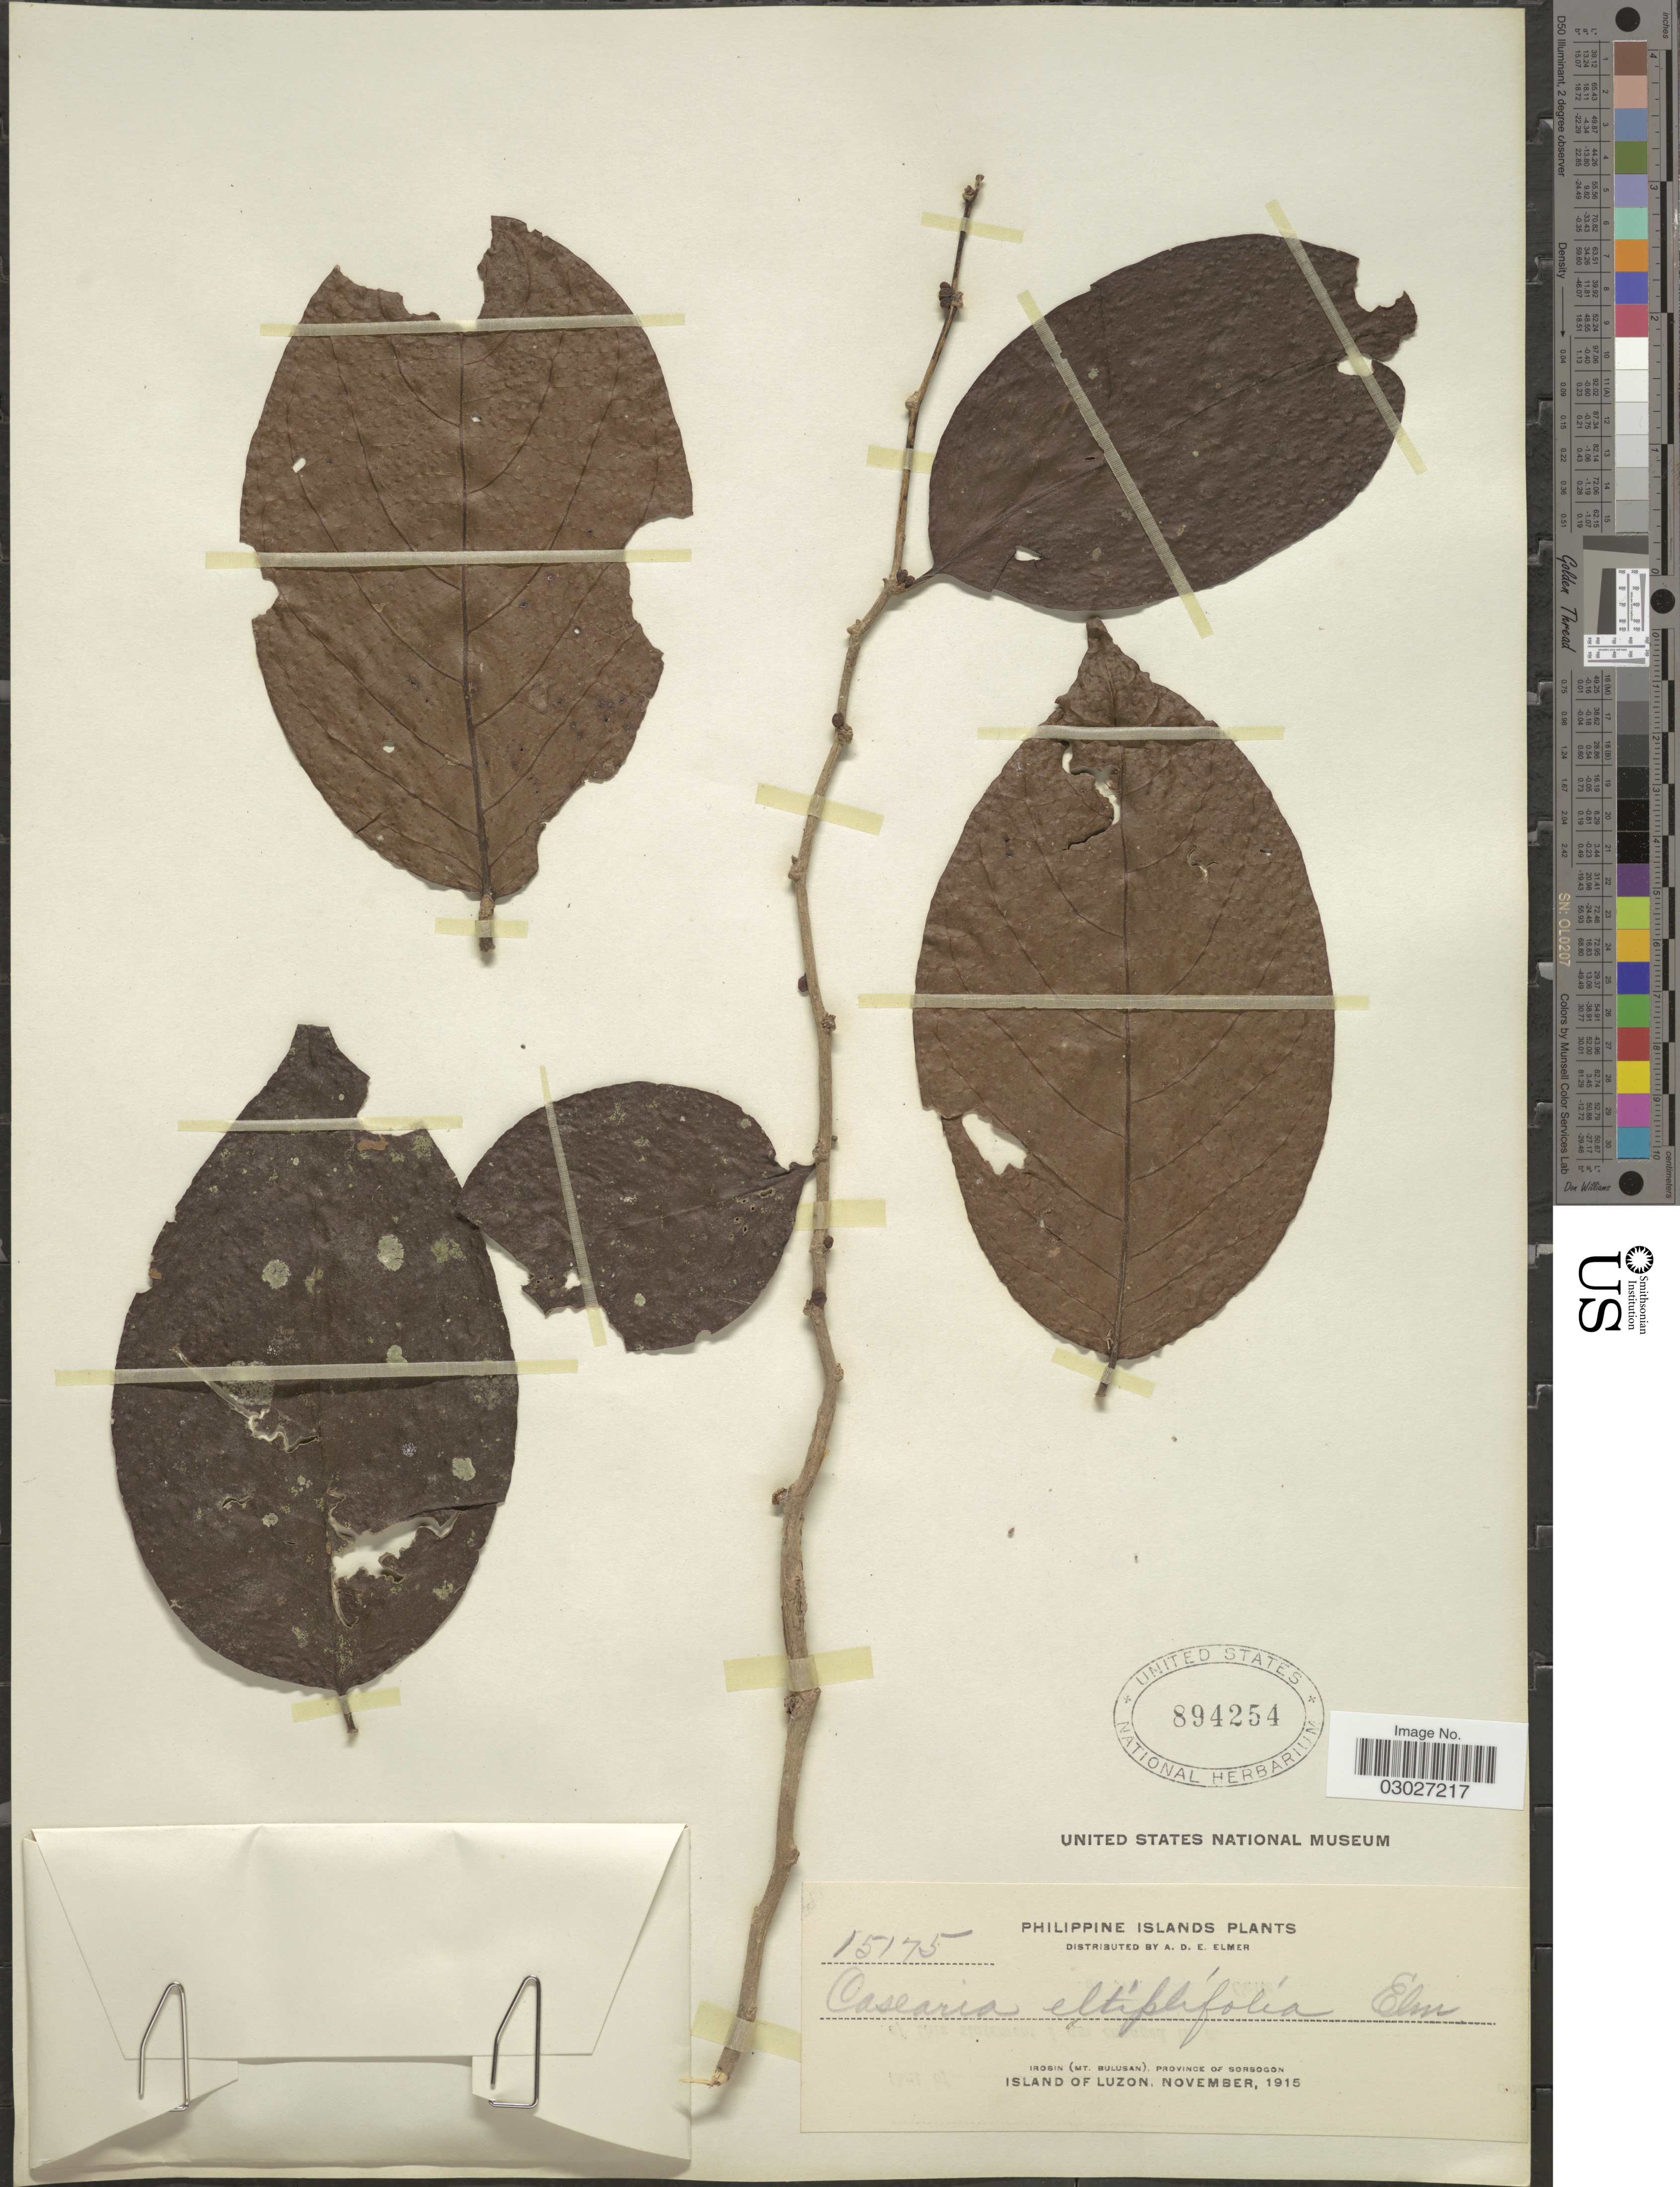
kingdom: Plantae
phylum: Tracheophyta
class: Magnoliopsida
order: Malpighiales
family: Salicaceae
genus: Casearia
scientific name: Casearia crenata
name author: Merr.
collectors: A. D. E. Elmer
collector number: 15175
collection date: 1915-11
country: Philippines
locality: Philippine Islands, Irosin (Mt. Bulusan), Province of Sorsogon, Island of Luzon.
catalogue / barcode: US 894254